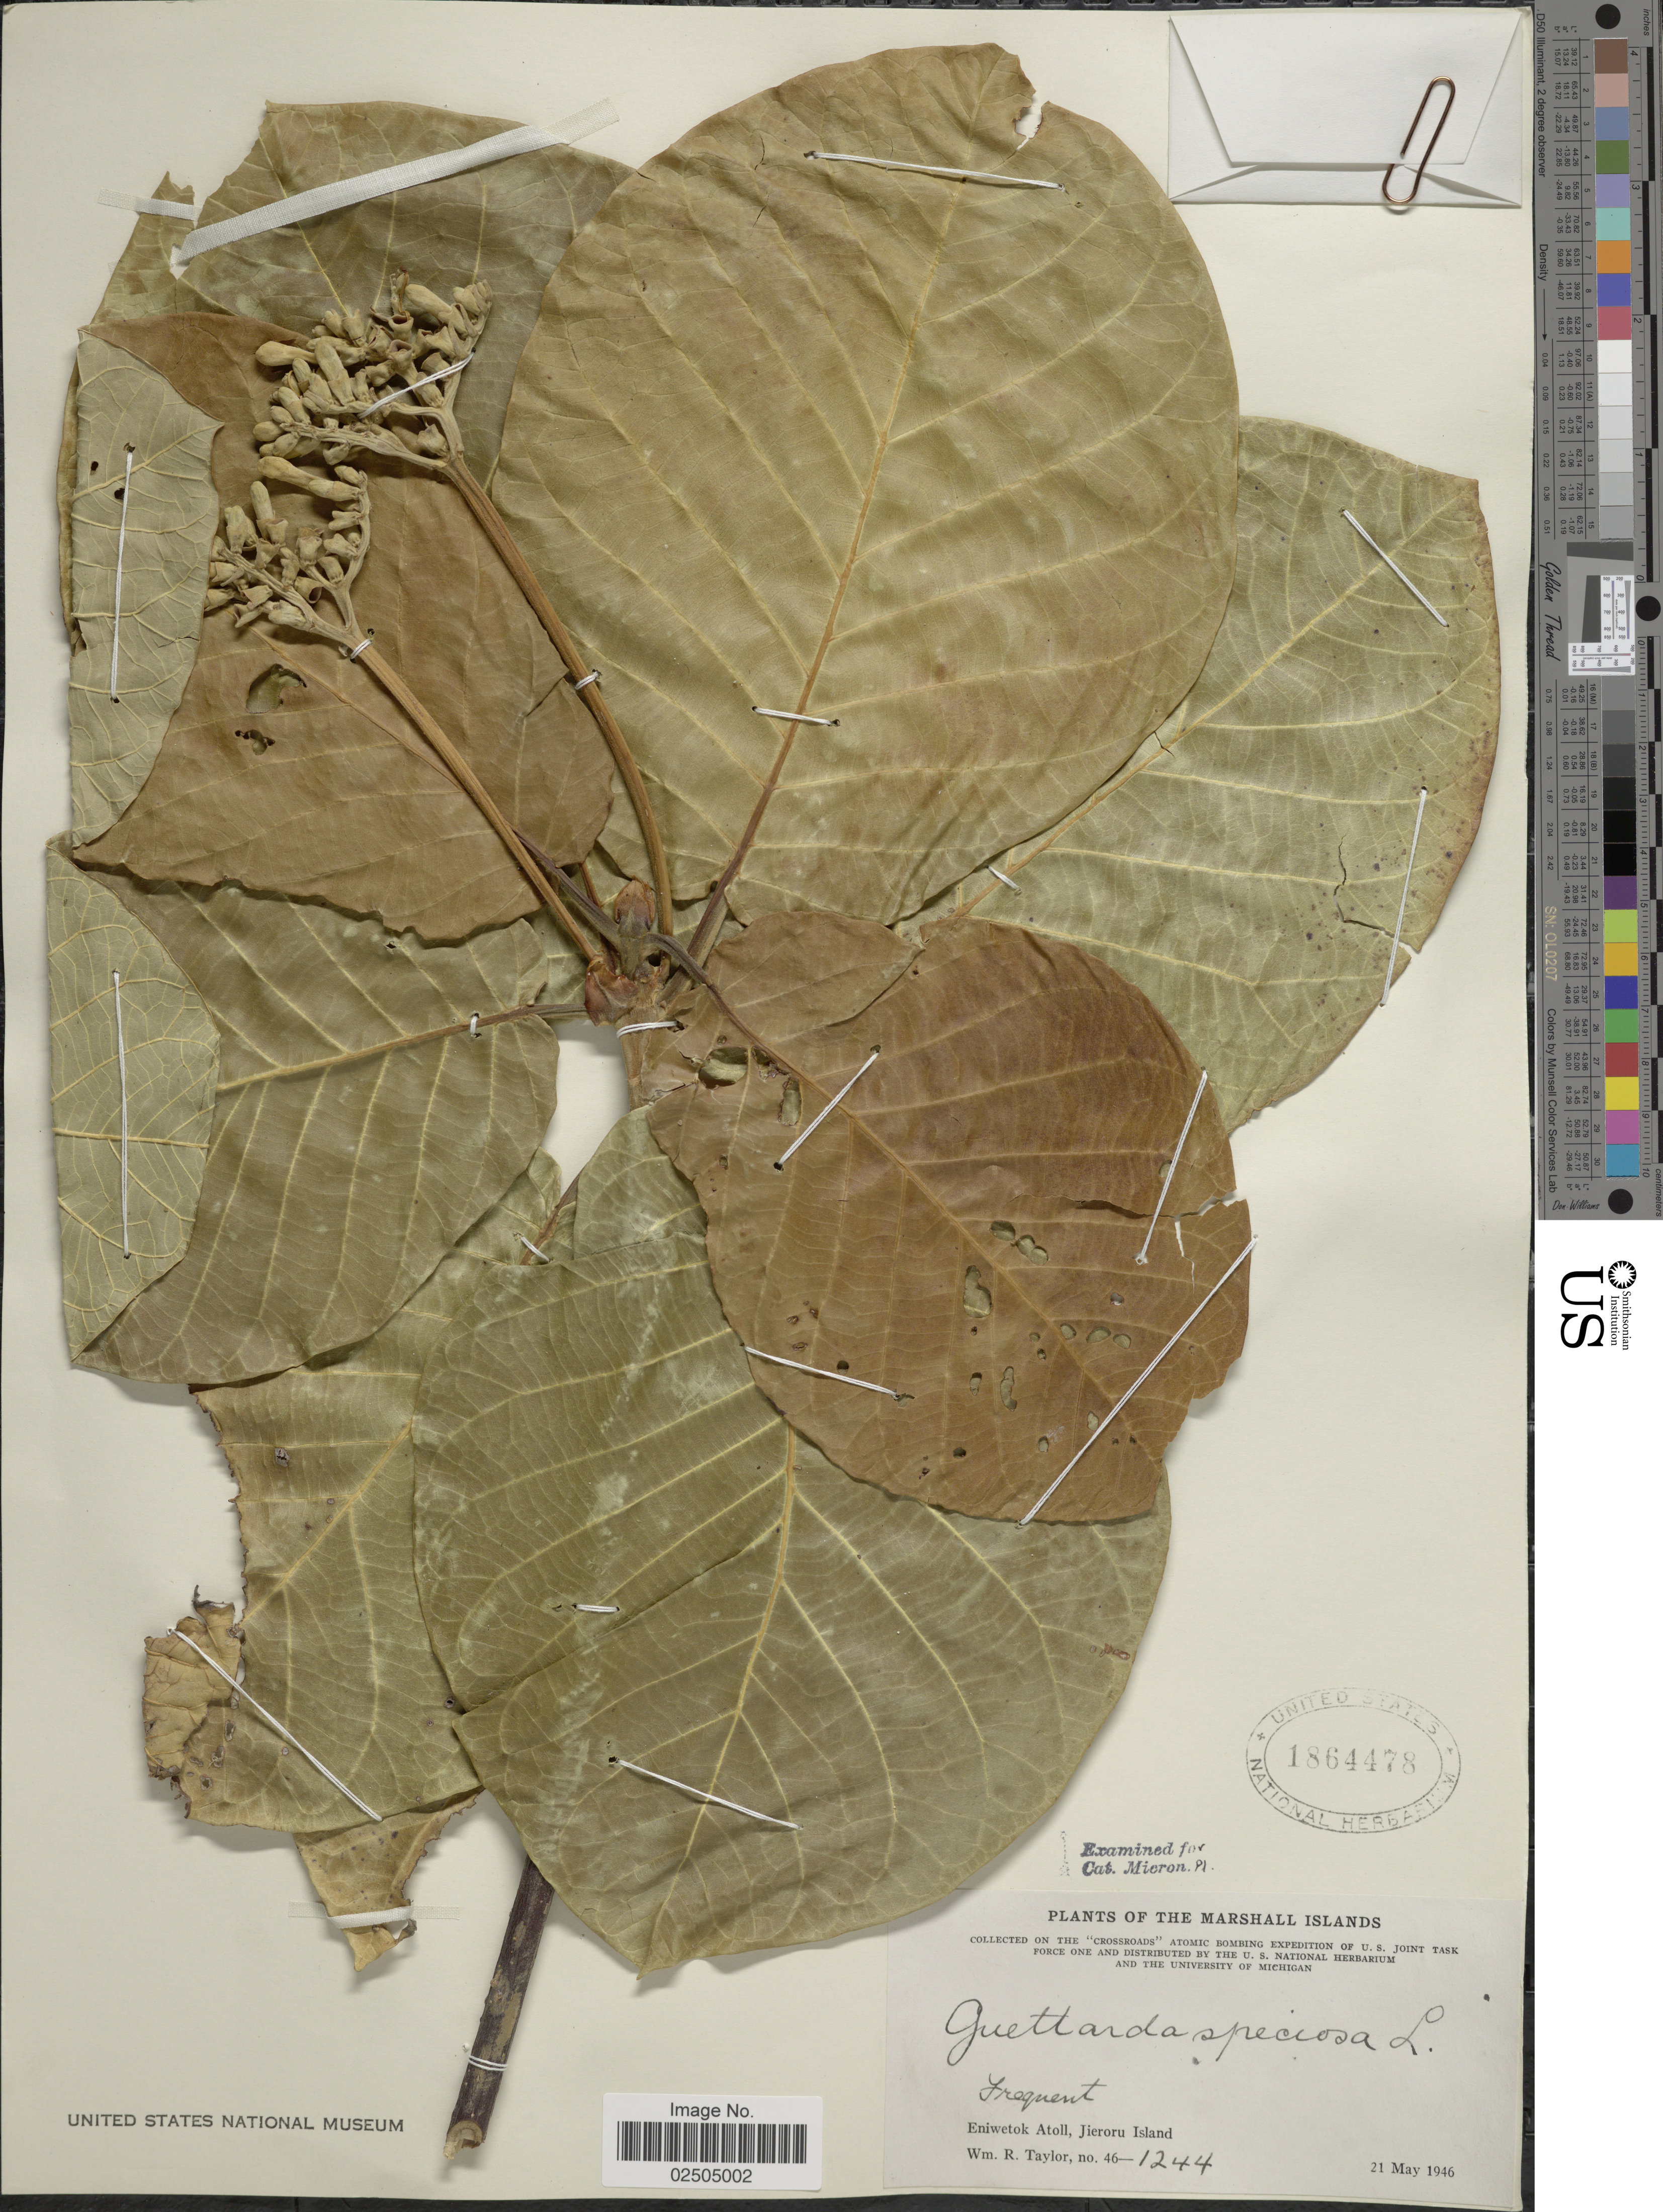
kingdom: Plantae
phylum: Tracheophyta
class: Magnoliopsida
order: Gentianales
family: Rubiaceae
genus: Guettarda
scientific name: Guettarda speciosa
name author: L.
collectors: W. R. Taylor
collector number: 46-1244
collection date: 1946-05-21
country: Marshall Islands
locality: The Marshall Islands, Eniwetok Atoll, Jieroru Island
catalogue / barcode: US 1864478